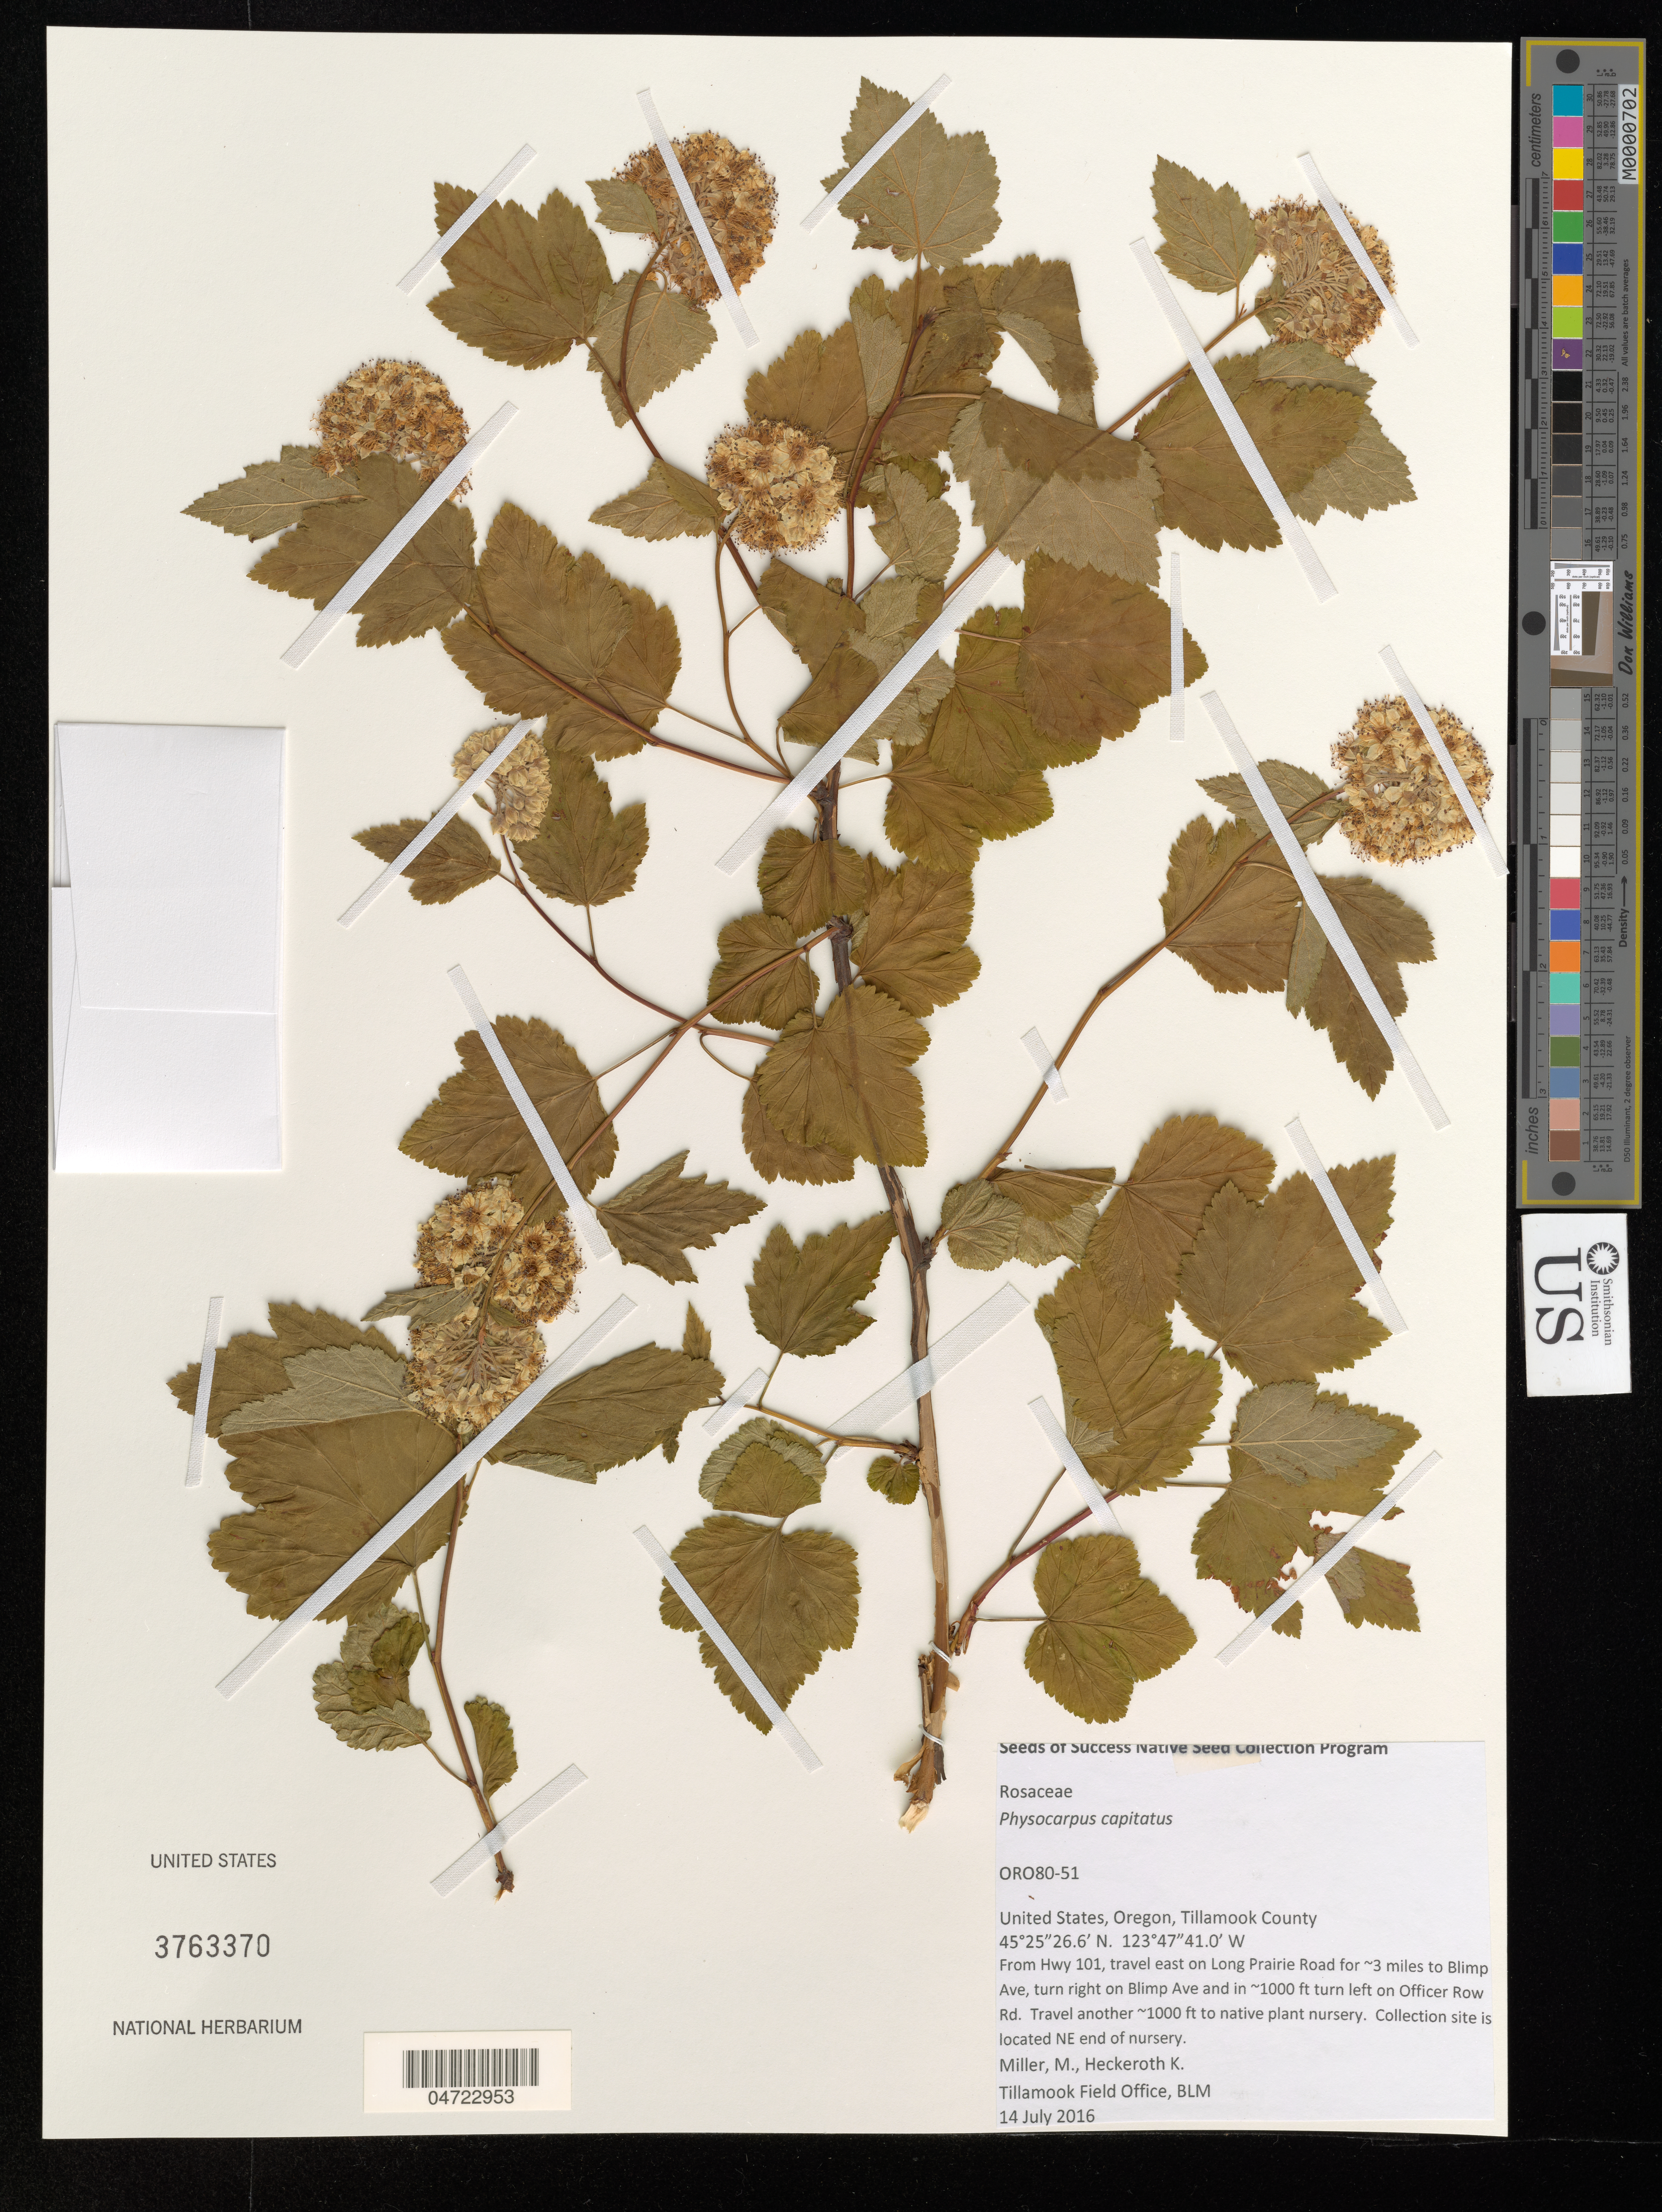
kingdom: Plantae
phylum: Tracheophyta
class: Magnoliopsida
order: Rosales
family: Rosaceae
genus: Physocarpus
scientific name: Physocarpus capitatus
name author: (Pursh) Kuntze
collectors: M. Miller & K. Heckeroth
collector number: ORO80-51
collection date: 2016-07-14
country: United States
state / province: Oregon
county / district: Tillamook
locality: Tillamook County. From Hwy 101, travel east on Long Prairie Road for ~3 miles to Blimp Ave, turn right on Blimp Ave and in ~1000 ft turn left on Officer Row Rd. Travel another ~1000 ft to native plant nursery. Collection site is located NE end of nursery.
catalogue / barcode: US 3763370